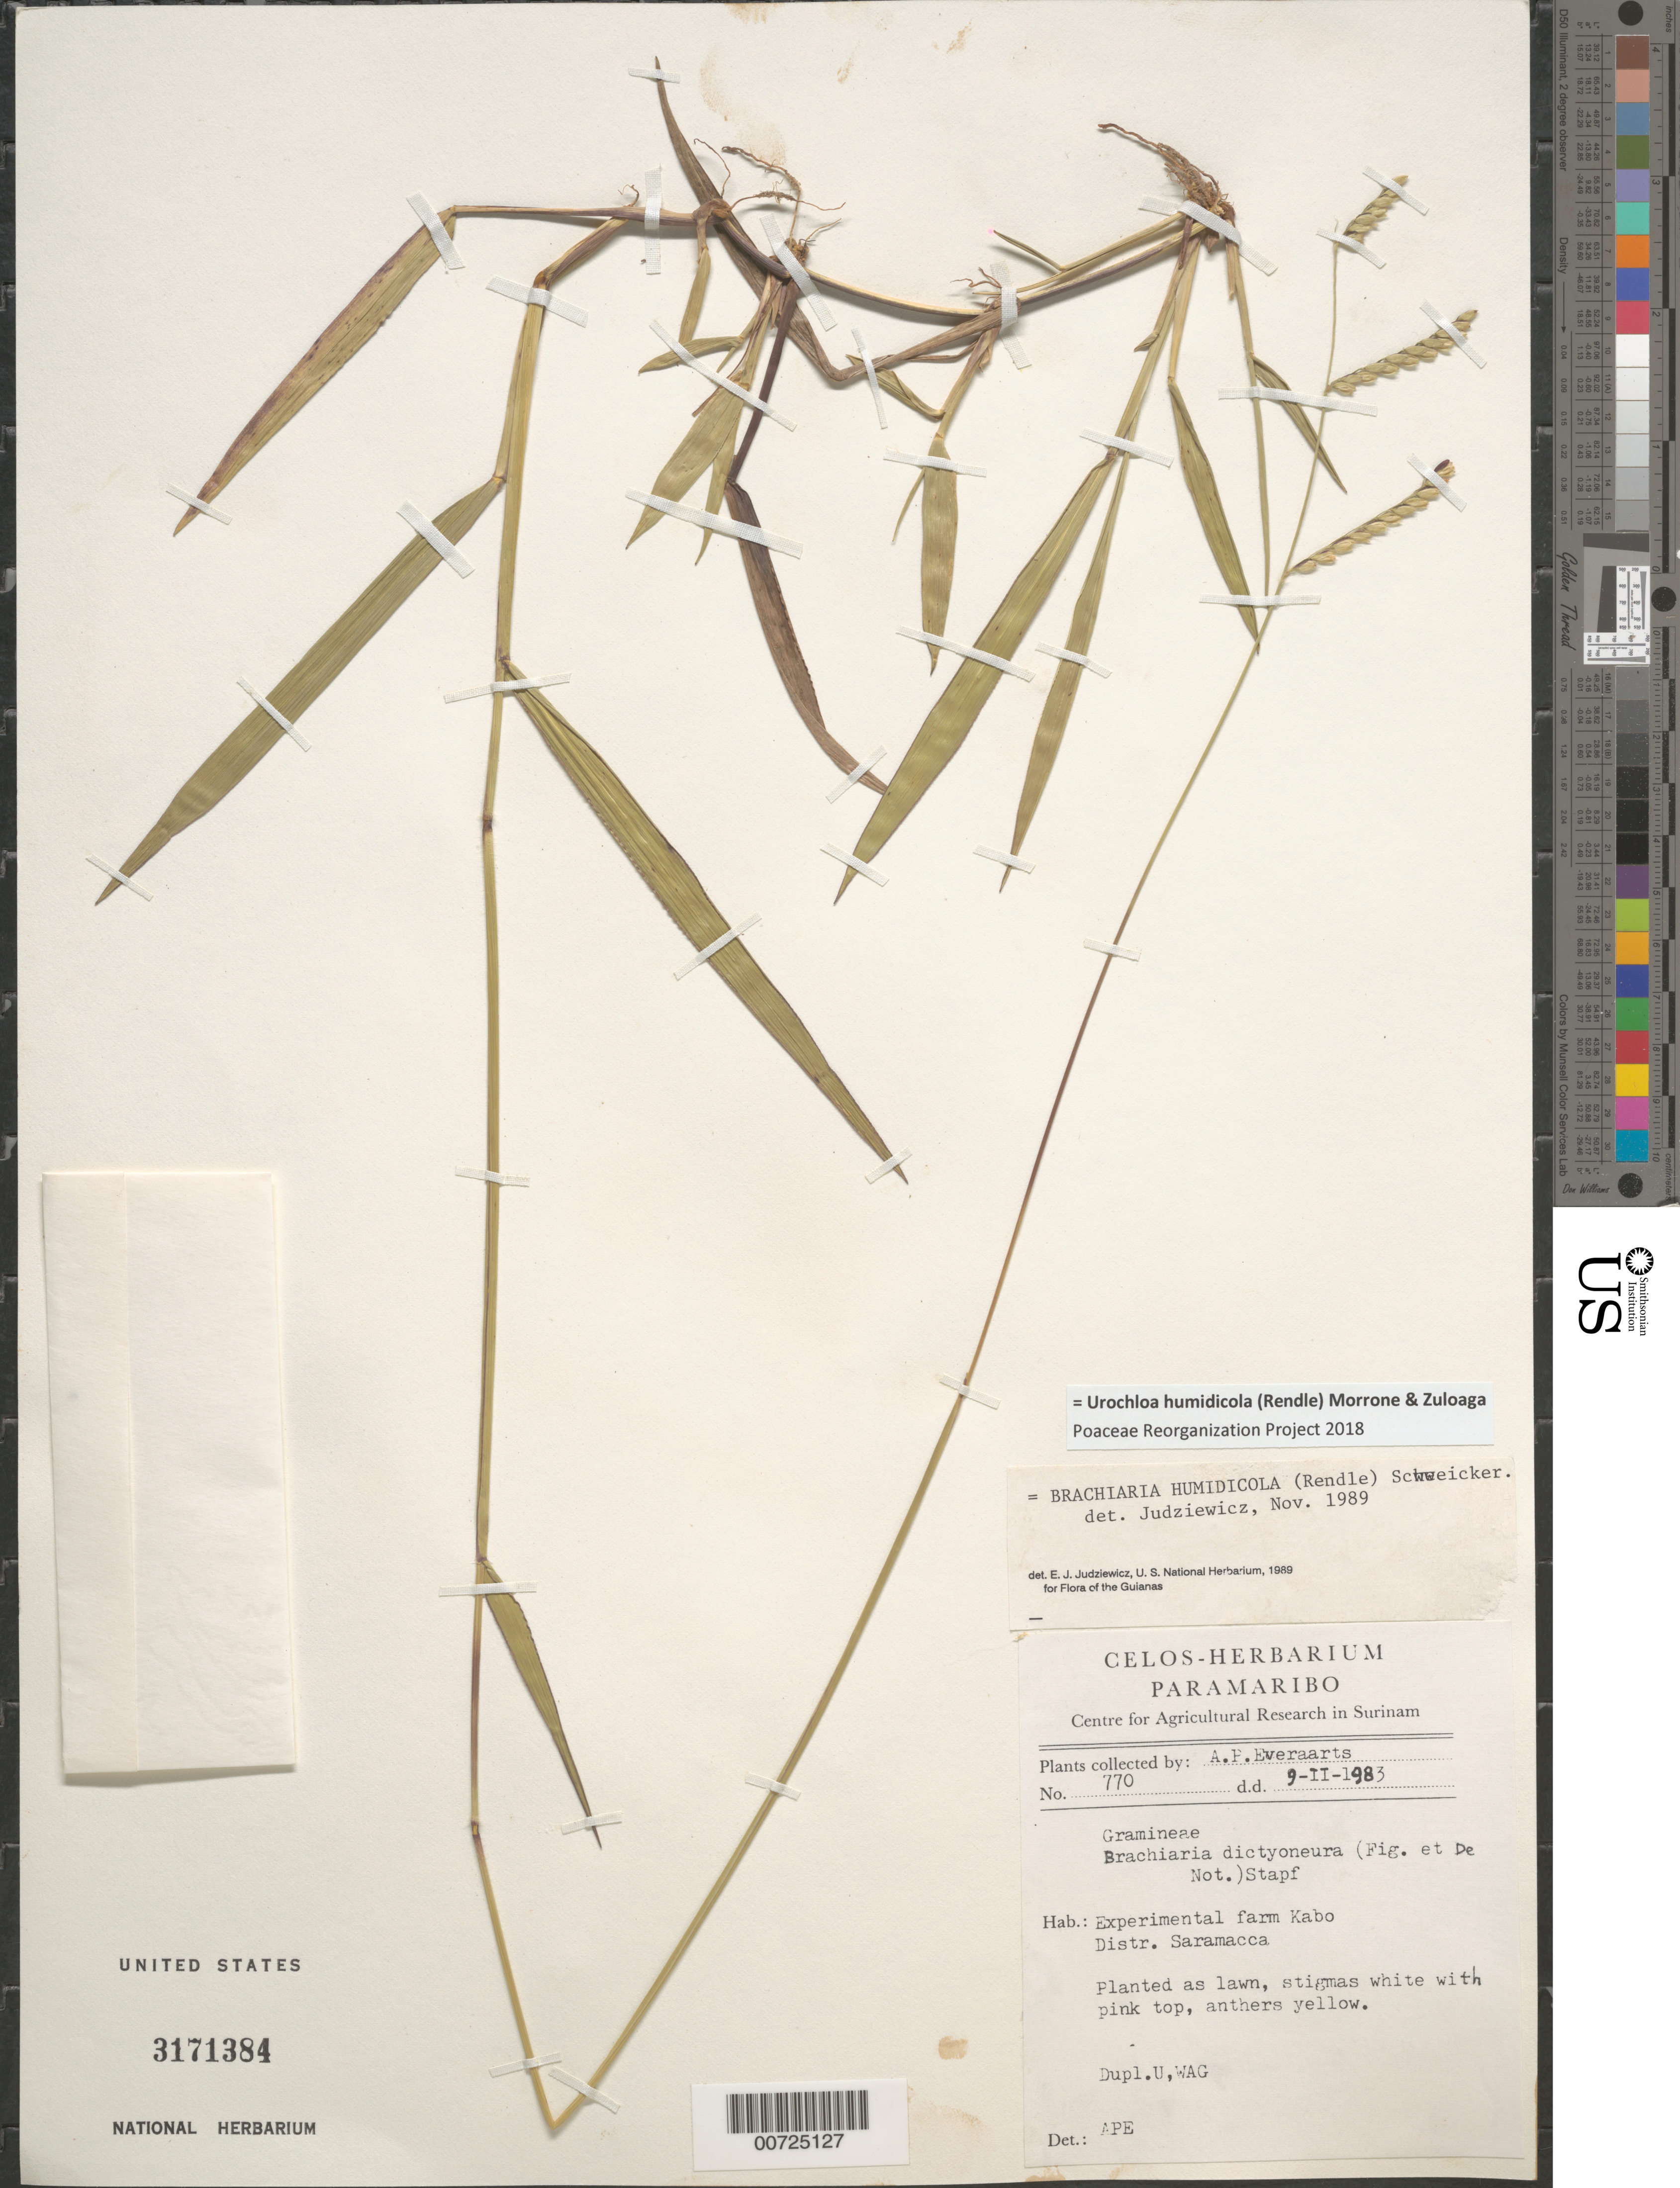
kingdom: Plantae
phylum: Tracheophyta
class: Liliopsida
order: Poales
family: Poaceae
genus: Brachiaria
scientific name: Brachiaria humidicola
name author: (Rendle) Schweick.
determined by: Judziewicz, E. J.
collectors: A. Everaarts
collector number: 770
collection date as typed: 9-Feb-83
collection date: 1983-02-09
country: Suriname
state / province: Saramacca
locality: Kabo Experimental Farm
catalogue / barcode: US 3171384